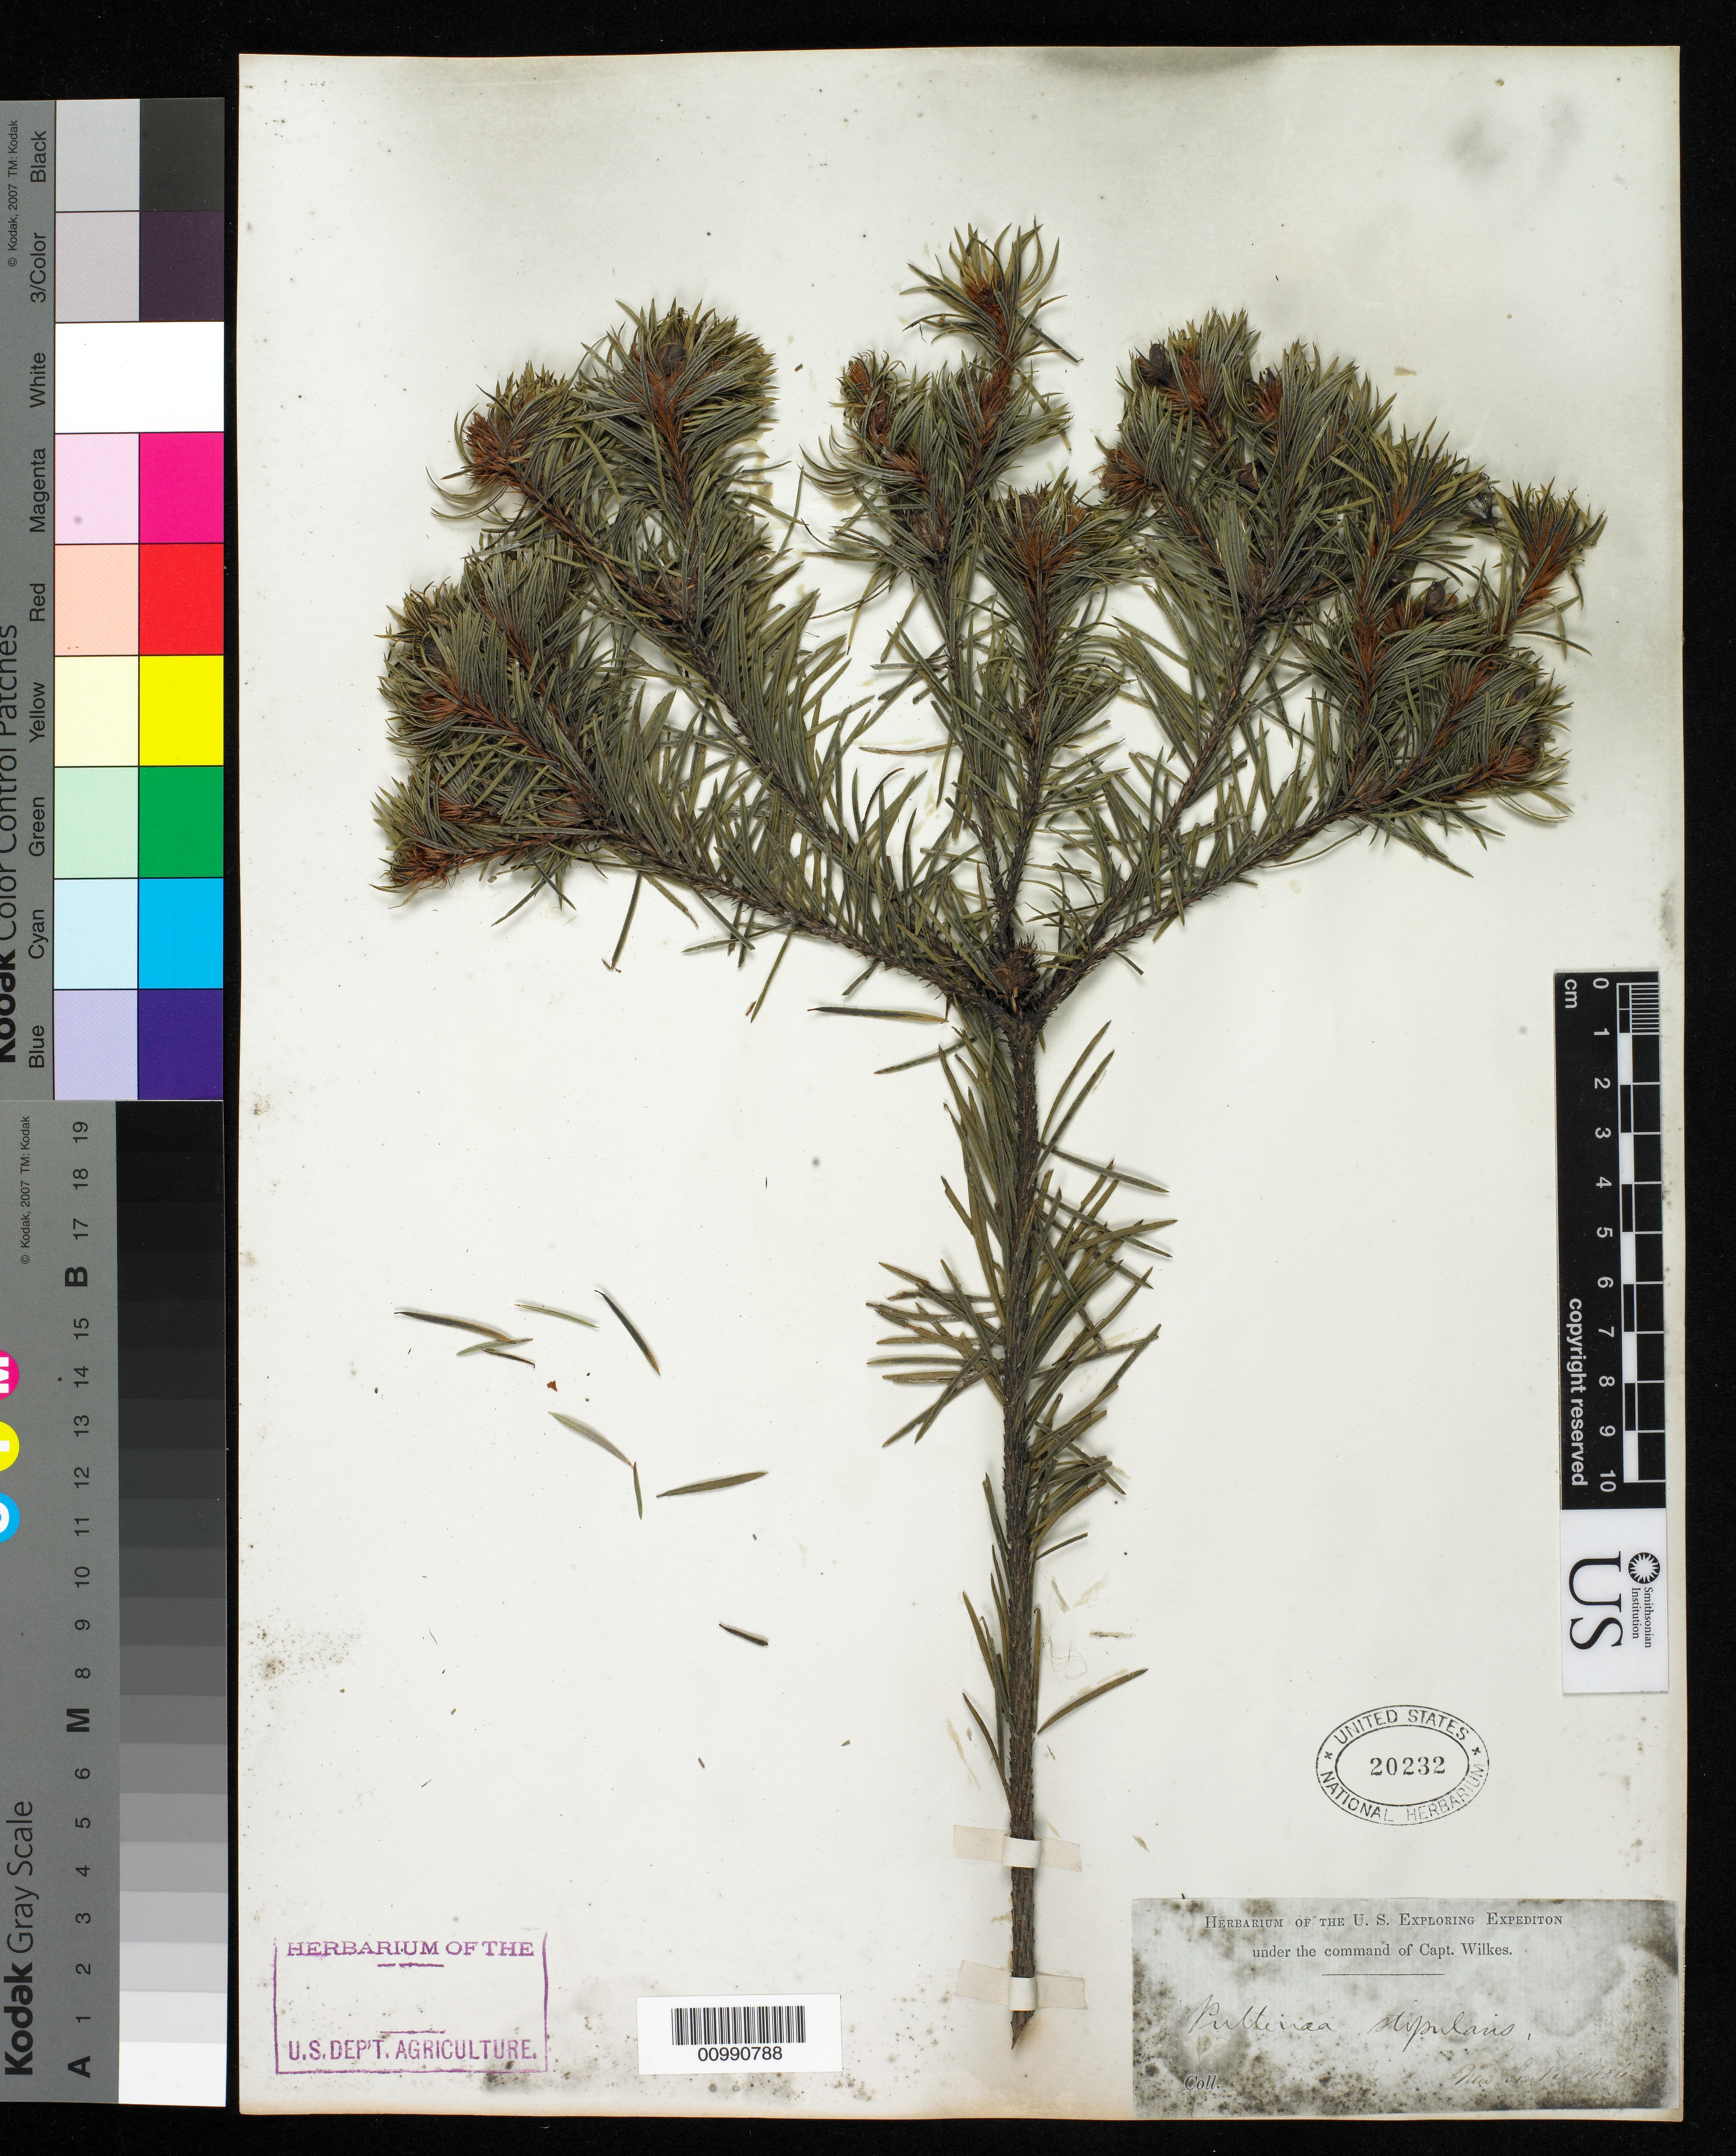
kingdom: Plantae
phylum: Tracheophyta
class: Magnoliopsida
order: Fabales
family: Fabaceae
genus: Pultenaea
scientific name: Pultenaea stipularis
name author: Sm.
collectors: Wilkes Explor. Exped.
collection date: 1838/1842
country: Australia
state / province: New South Wales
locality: New South Wales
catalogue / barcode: US 20232